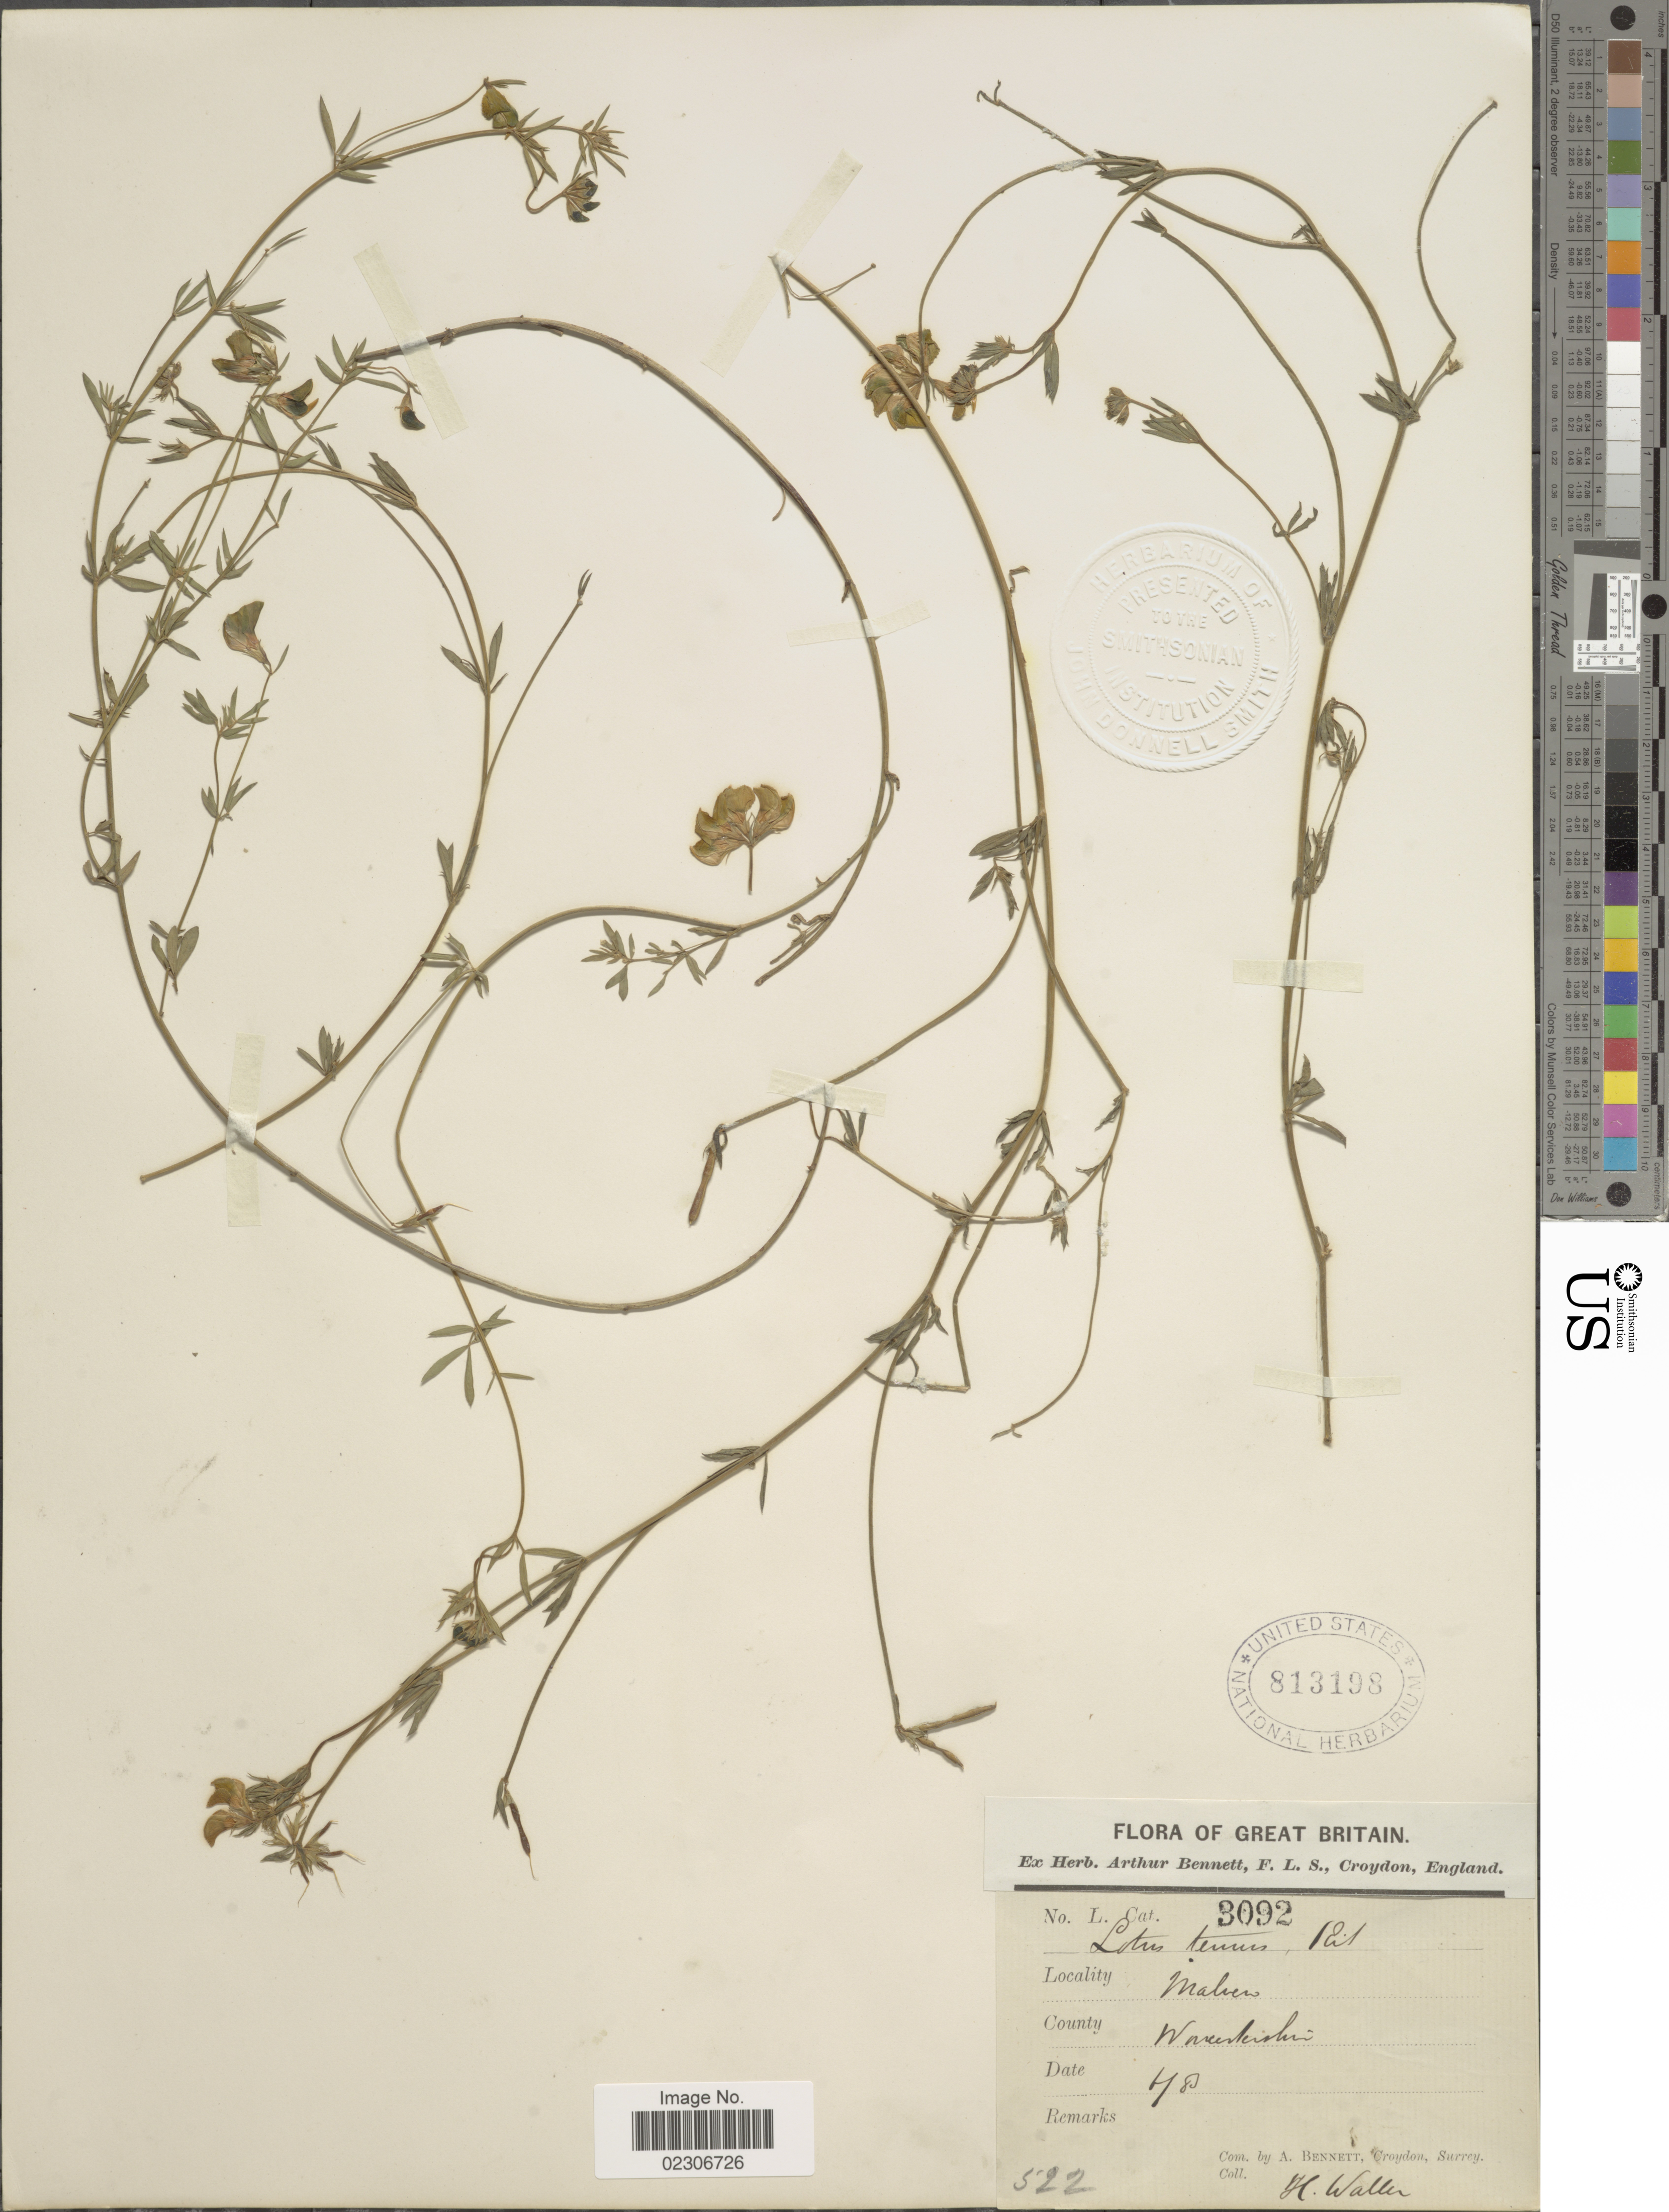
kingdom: Plantae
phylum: Tracheophyta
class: Magnoliopsida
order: Fabales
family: Fabaceae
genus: Lotus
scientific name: Lotus tenuis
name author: Waldst. & Kit.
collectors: H. Waller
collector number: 522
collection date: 1880-08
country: United Kingdom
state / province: England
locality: Great Britain, County Worcestershire. Malvern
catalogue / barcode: US 813198